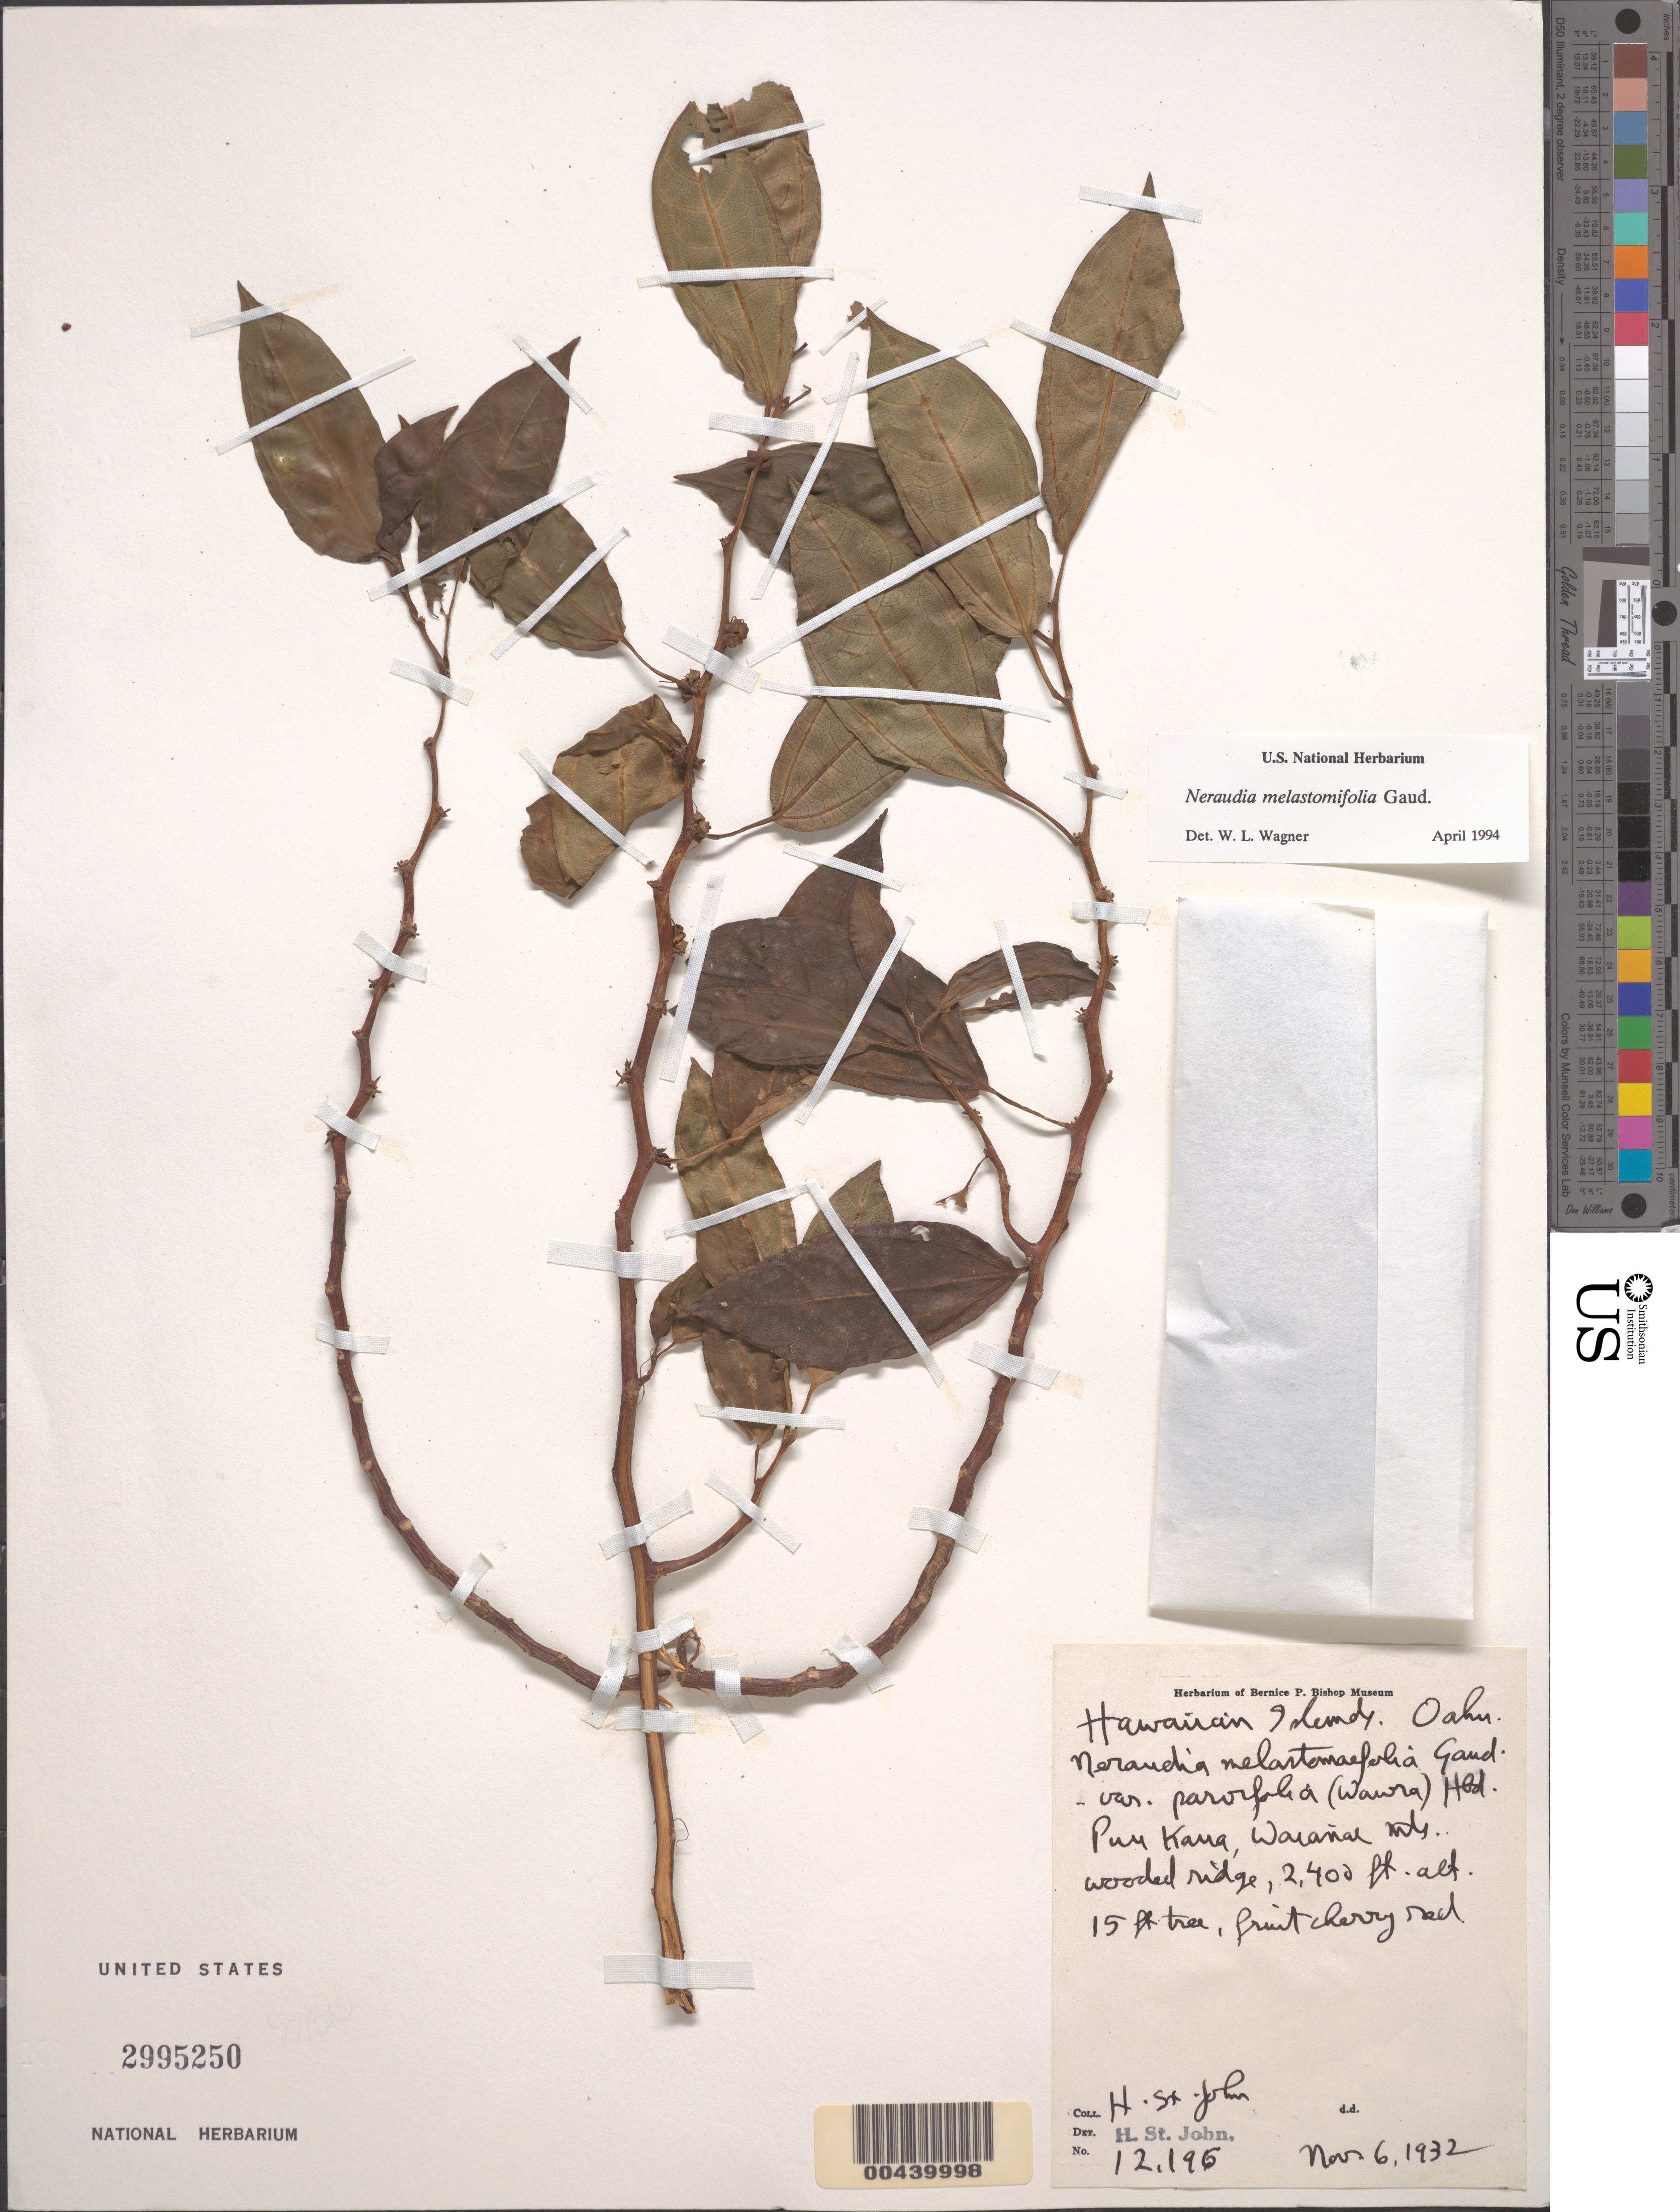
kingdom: Plantae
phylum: Tracheophyta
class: Magnoliopsida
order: Rosales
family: Urticaceae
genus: Neraudia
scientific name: Neraudia melastomifolia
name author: Gaudich.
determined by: Wagner, W. L., (BOT), Smithsonian Institution - National Museum of Natural History (UNITED STATES)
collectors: H. St. John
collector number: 12196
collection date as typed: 6 Nov 1932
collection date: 1932-11-06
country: United States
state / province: Hawaii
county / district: Honolulu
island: Oahu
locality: Puu Kaua, Waianae Mountains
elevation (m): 732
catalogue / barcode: US 2995250